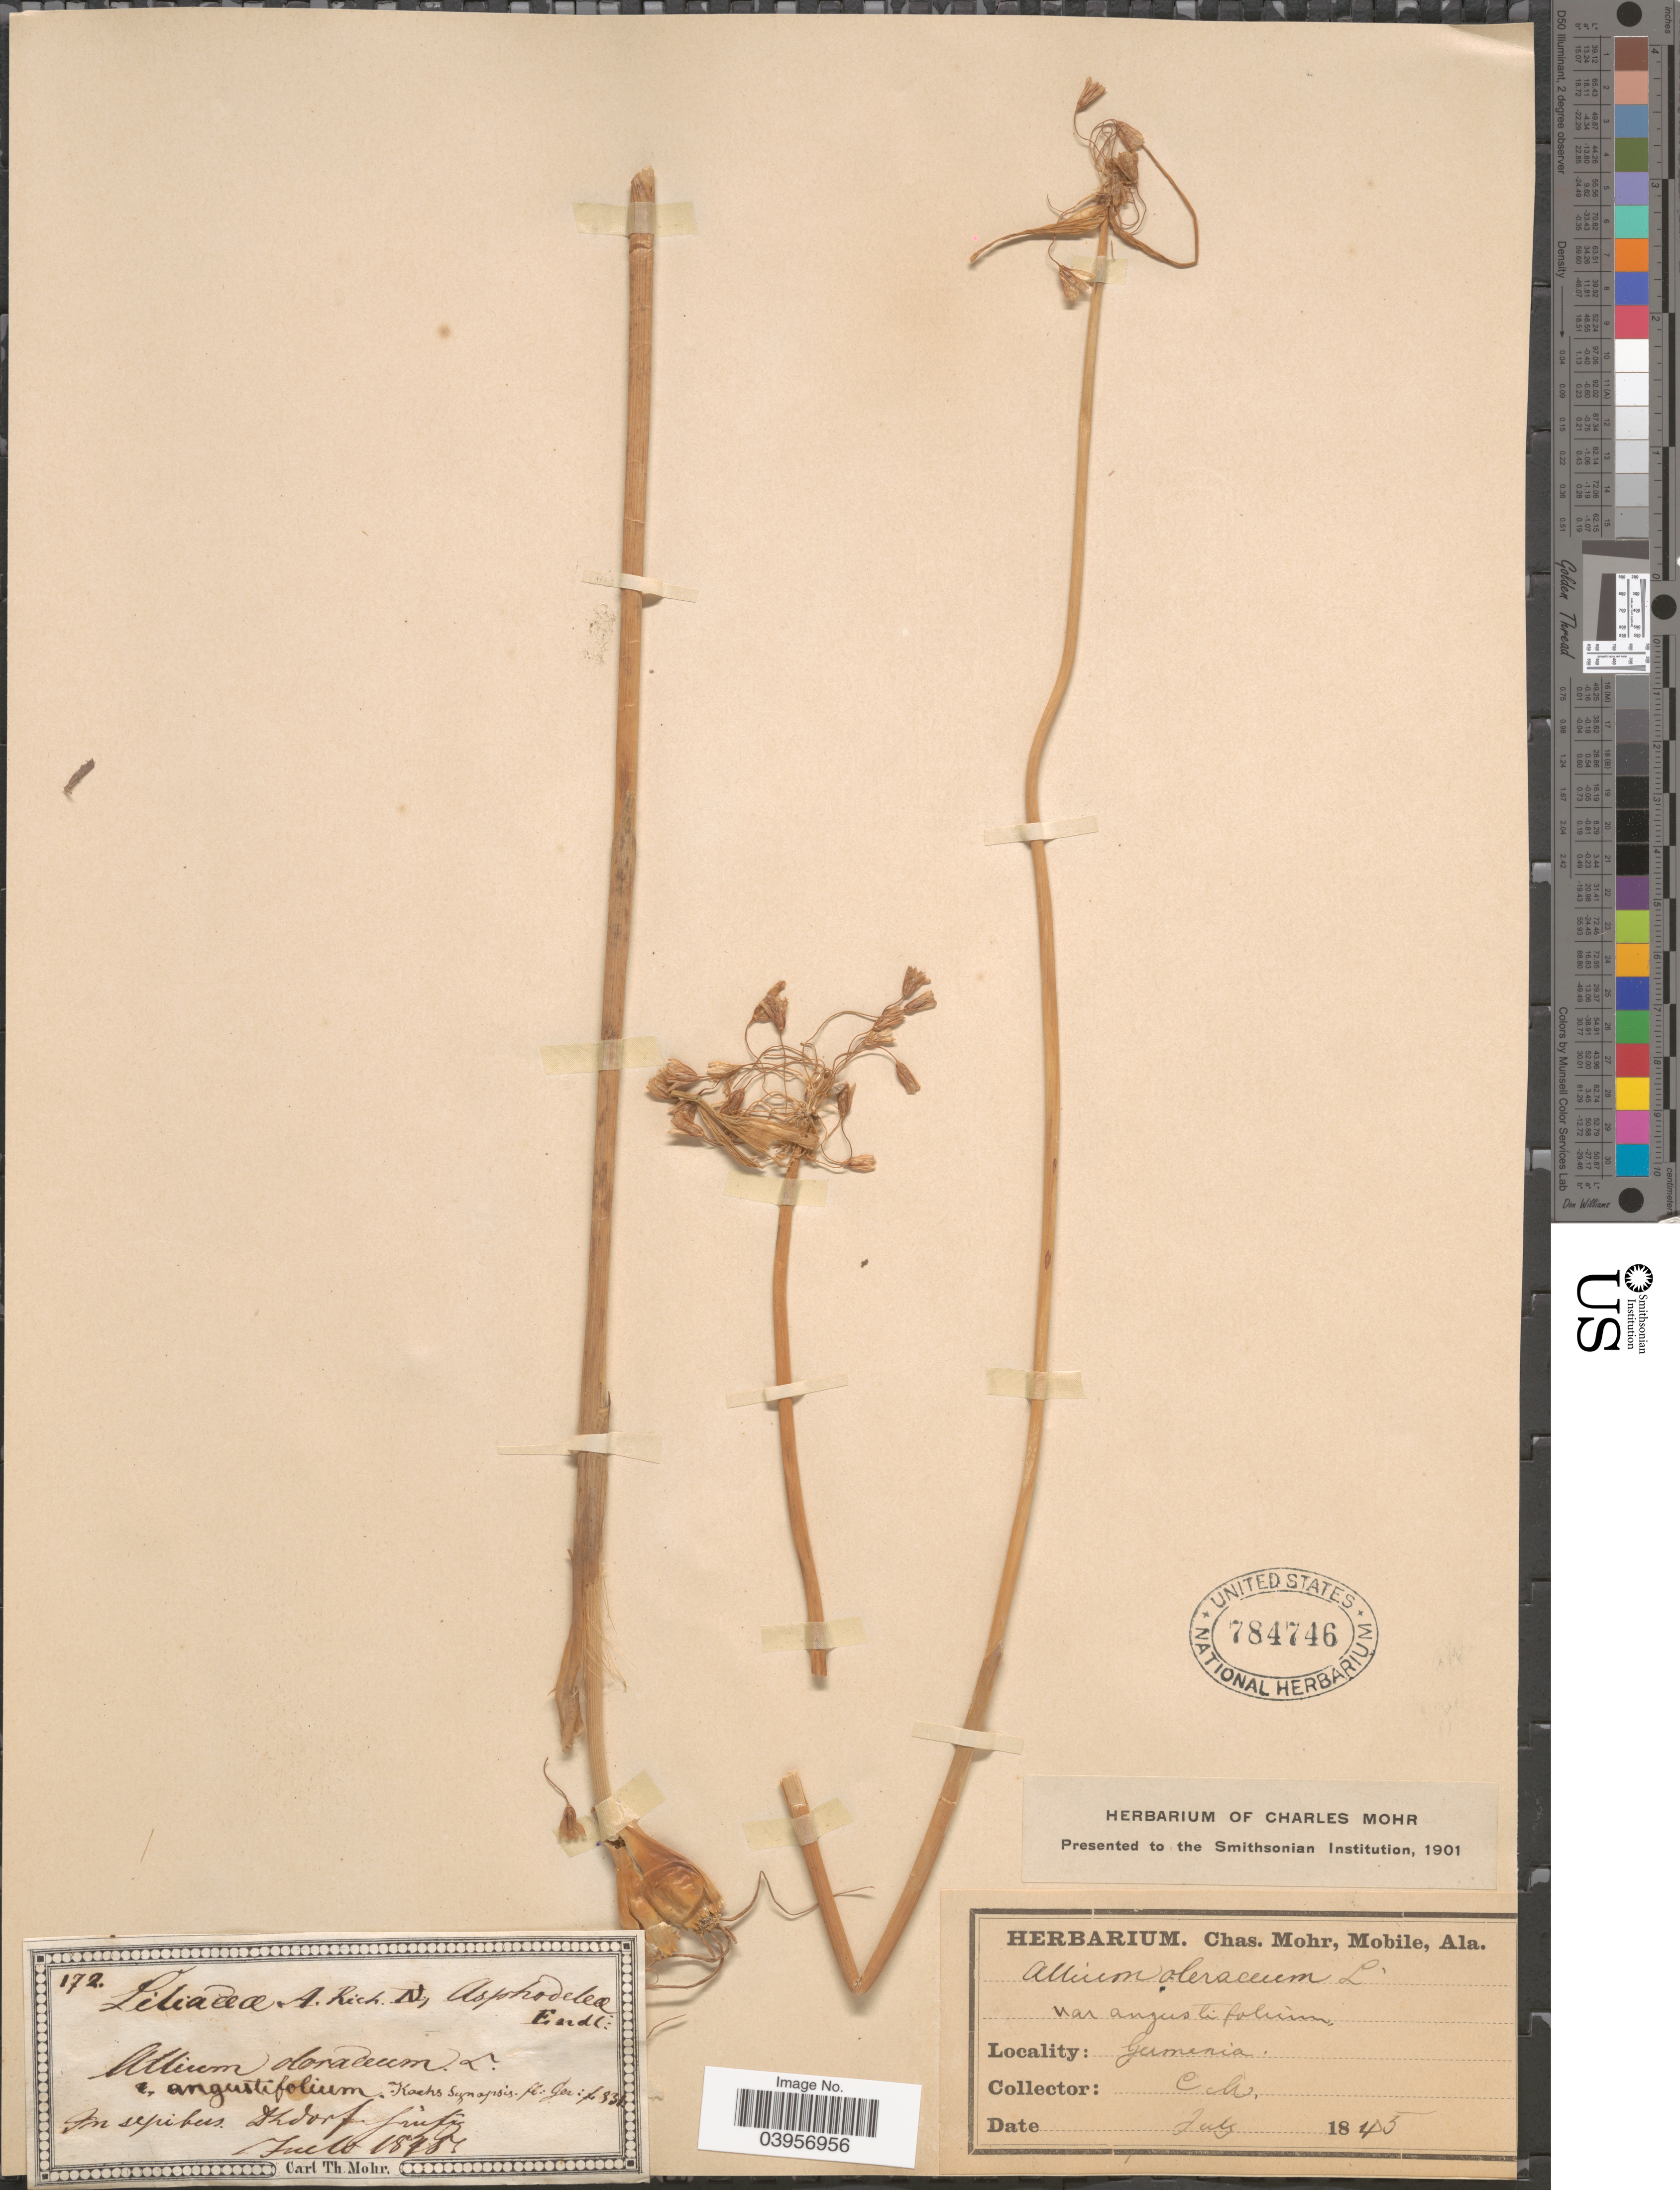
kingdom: Plantae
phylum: Tracheophyta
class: Liliopsida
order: Asparagales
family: Amaryllidaceae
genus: Allium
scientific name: Allium oleraceum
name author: L.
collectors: Mohr, C. T. (herbarium)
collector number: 172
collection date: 1845-07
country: Germany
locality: In sepibus Dhdorf. Germenia.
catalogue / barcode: US 784746